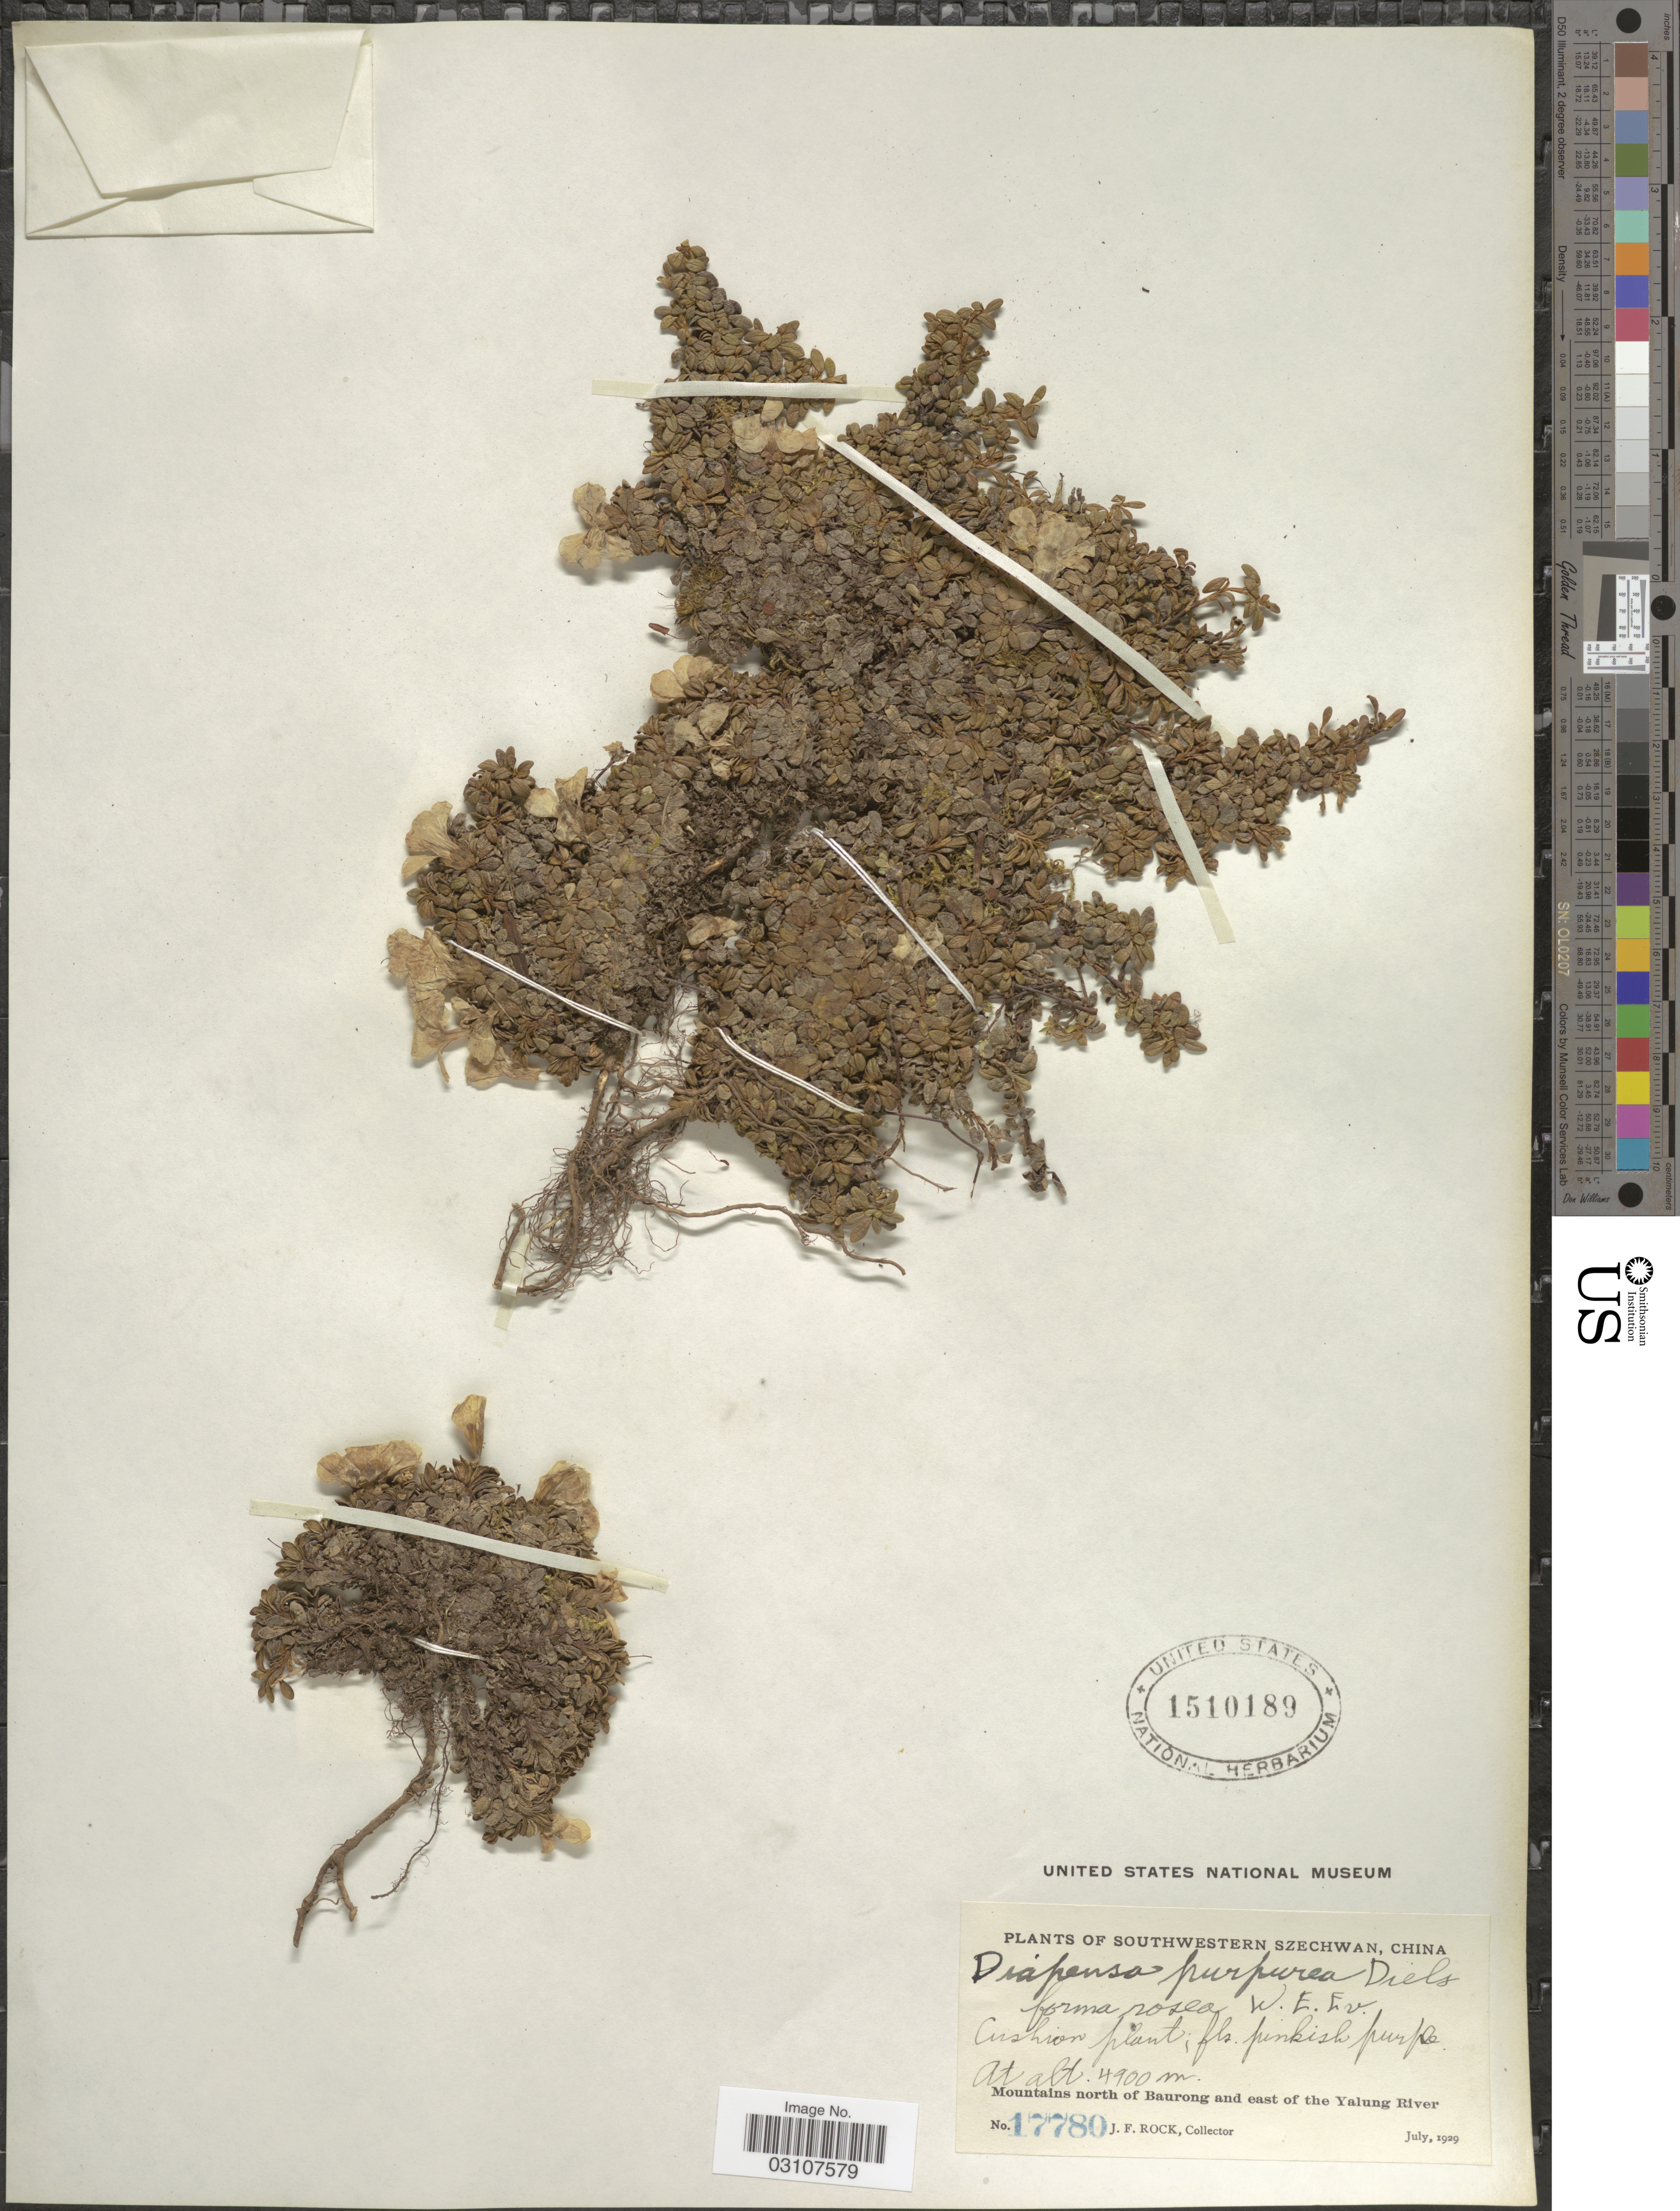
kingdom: Plantae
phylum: Tracheophyta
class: Magnoliopsida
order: Ericales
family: Diapensiaceae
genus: Diapensia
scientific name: Diapensia purpurea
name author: Diels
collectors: J. Rock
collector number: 17780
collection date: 1929-07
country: China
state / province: Sichuan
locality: Southwestern Szechwan. Mountains north of Baurong and east of the Yalung River.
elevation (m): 4900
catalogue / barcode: US 1510189